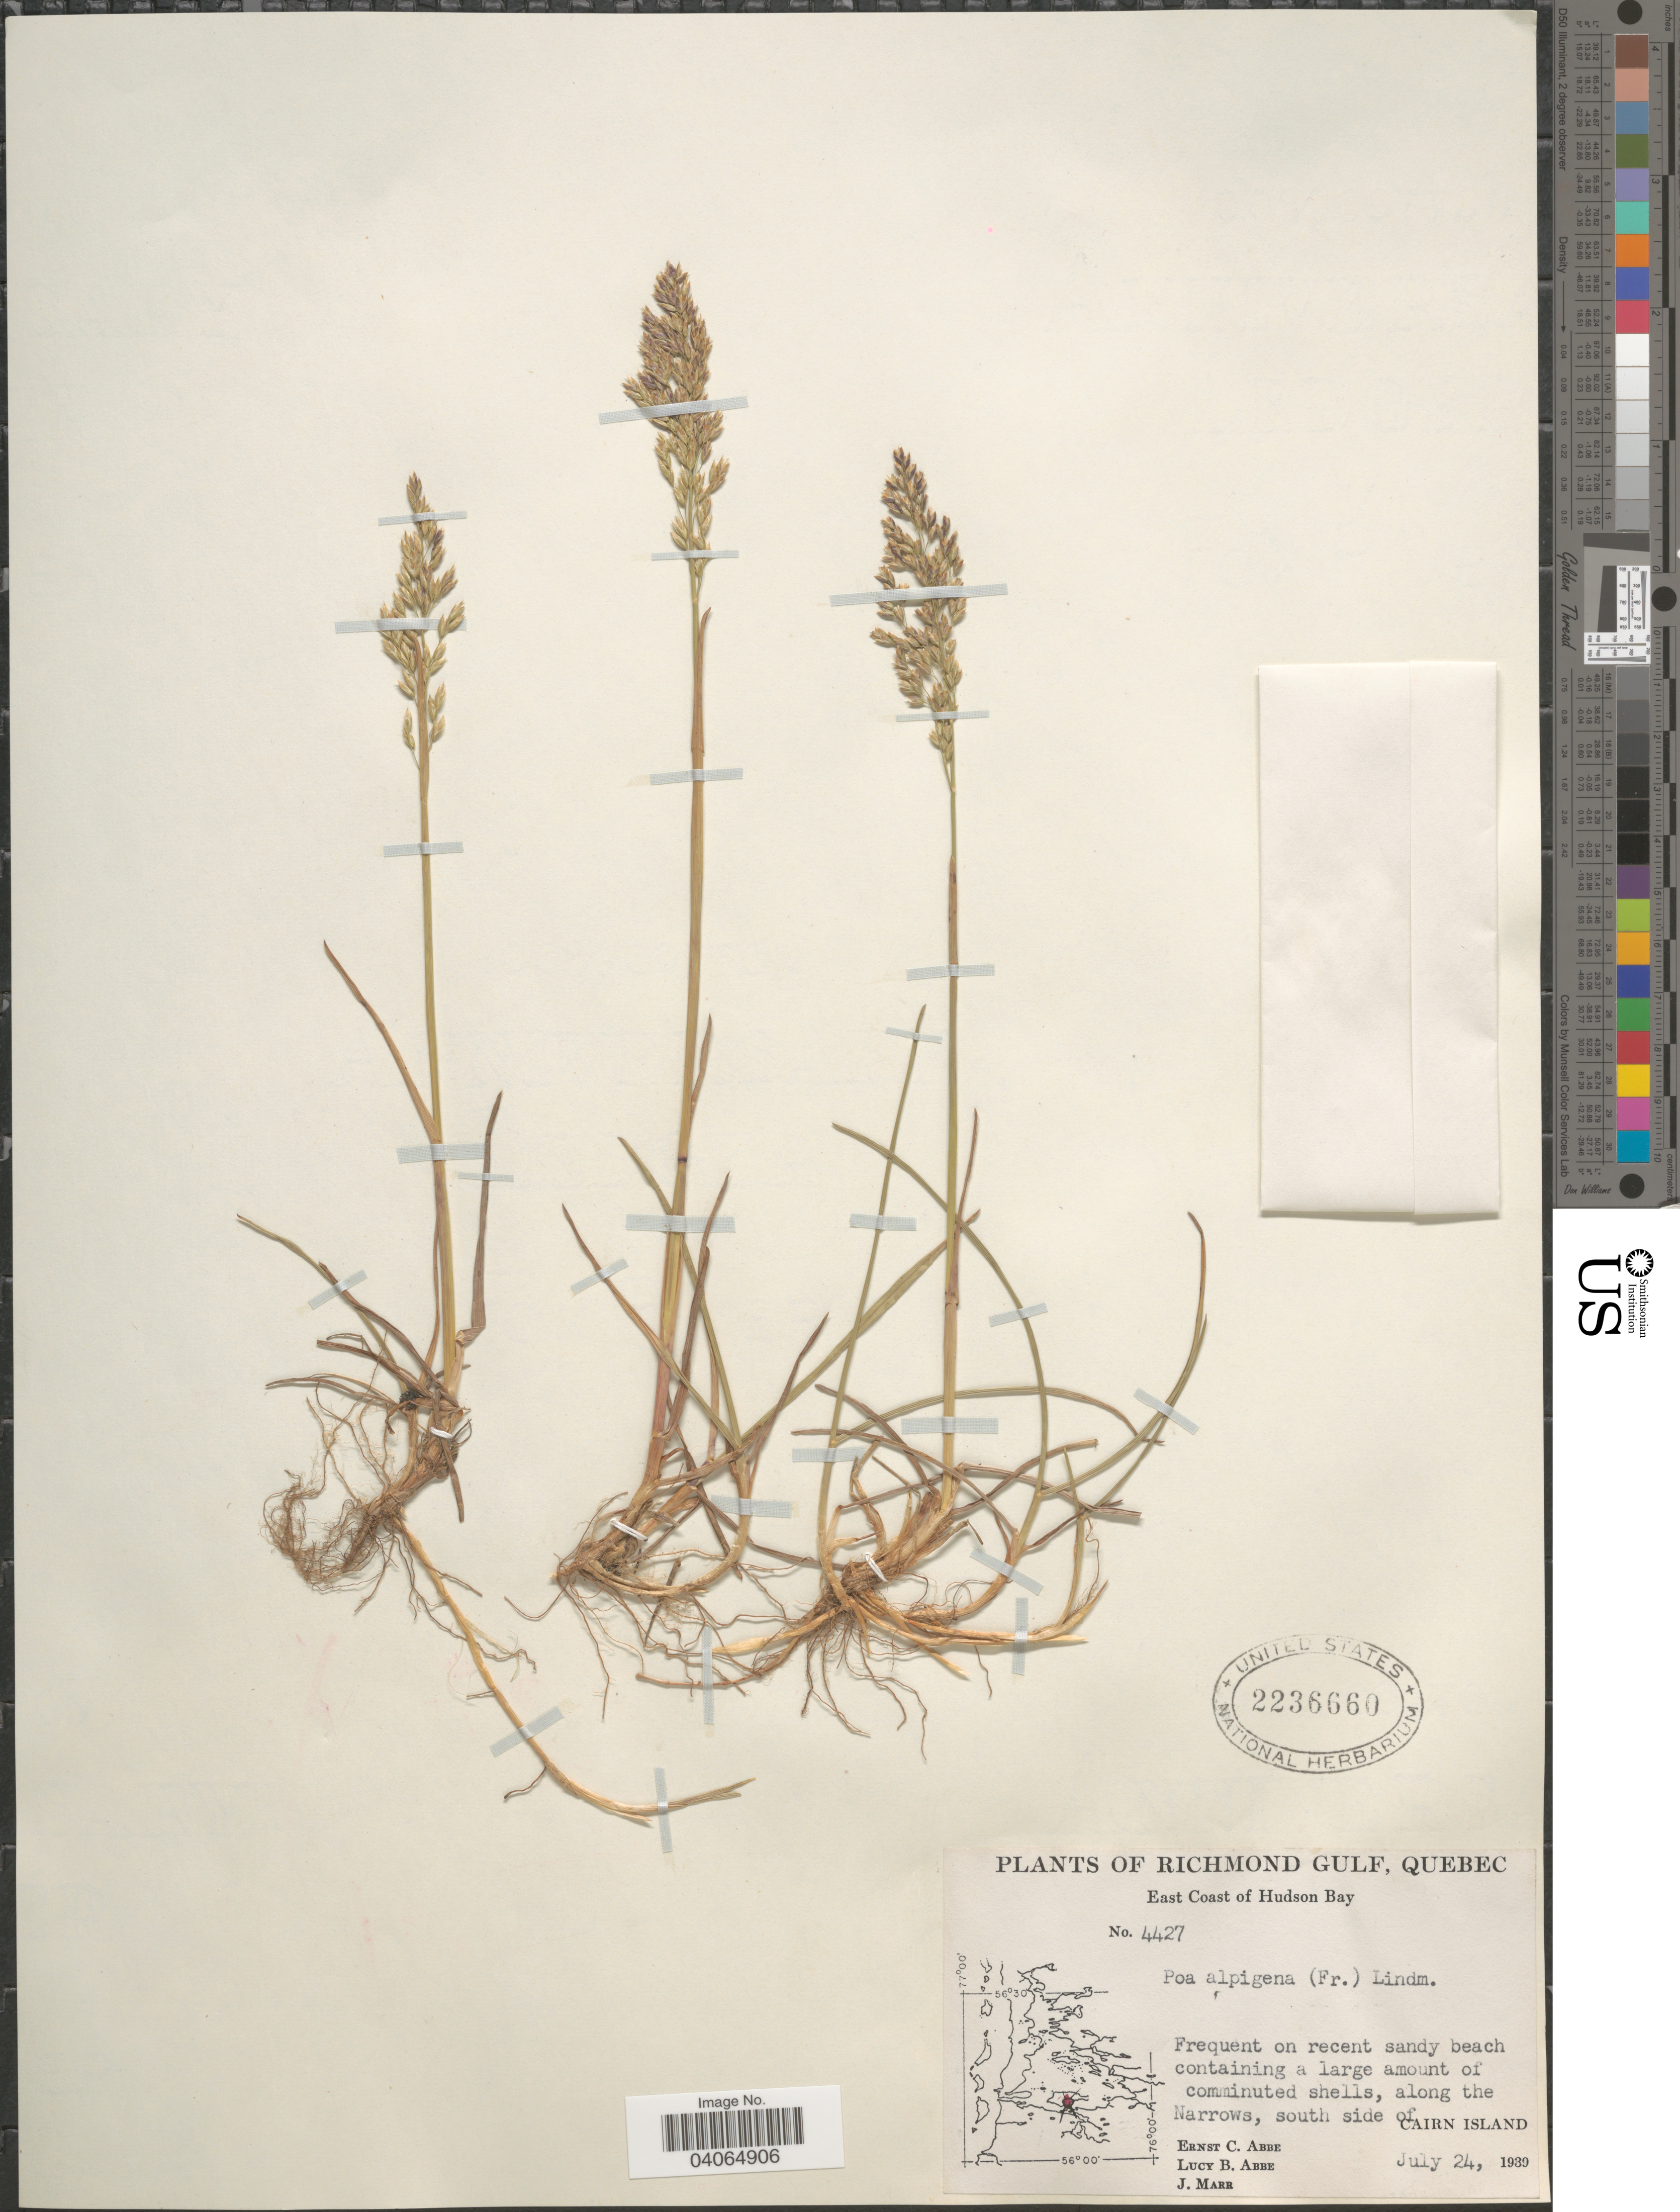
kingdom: Plantae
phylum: Tracheophyta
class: Liliopsida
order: Poales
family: Poaceae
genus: Poa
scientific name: Poa pratensis subsp. alpigena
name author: (Lindm.) Hiitonen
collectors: E. C. Abbe, L. B. Abbe & J. Marr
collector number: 4427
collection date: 1939-07-24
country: Canada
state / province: Quebec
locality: Richmond Gulf. East Coast of Hudson Bay. Along the Narrows, south side of Cairn Island.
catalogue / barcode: US 2236660